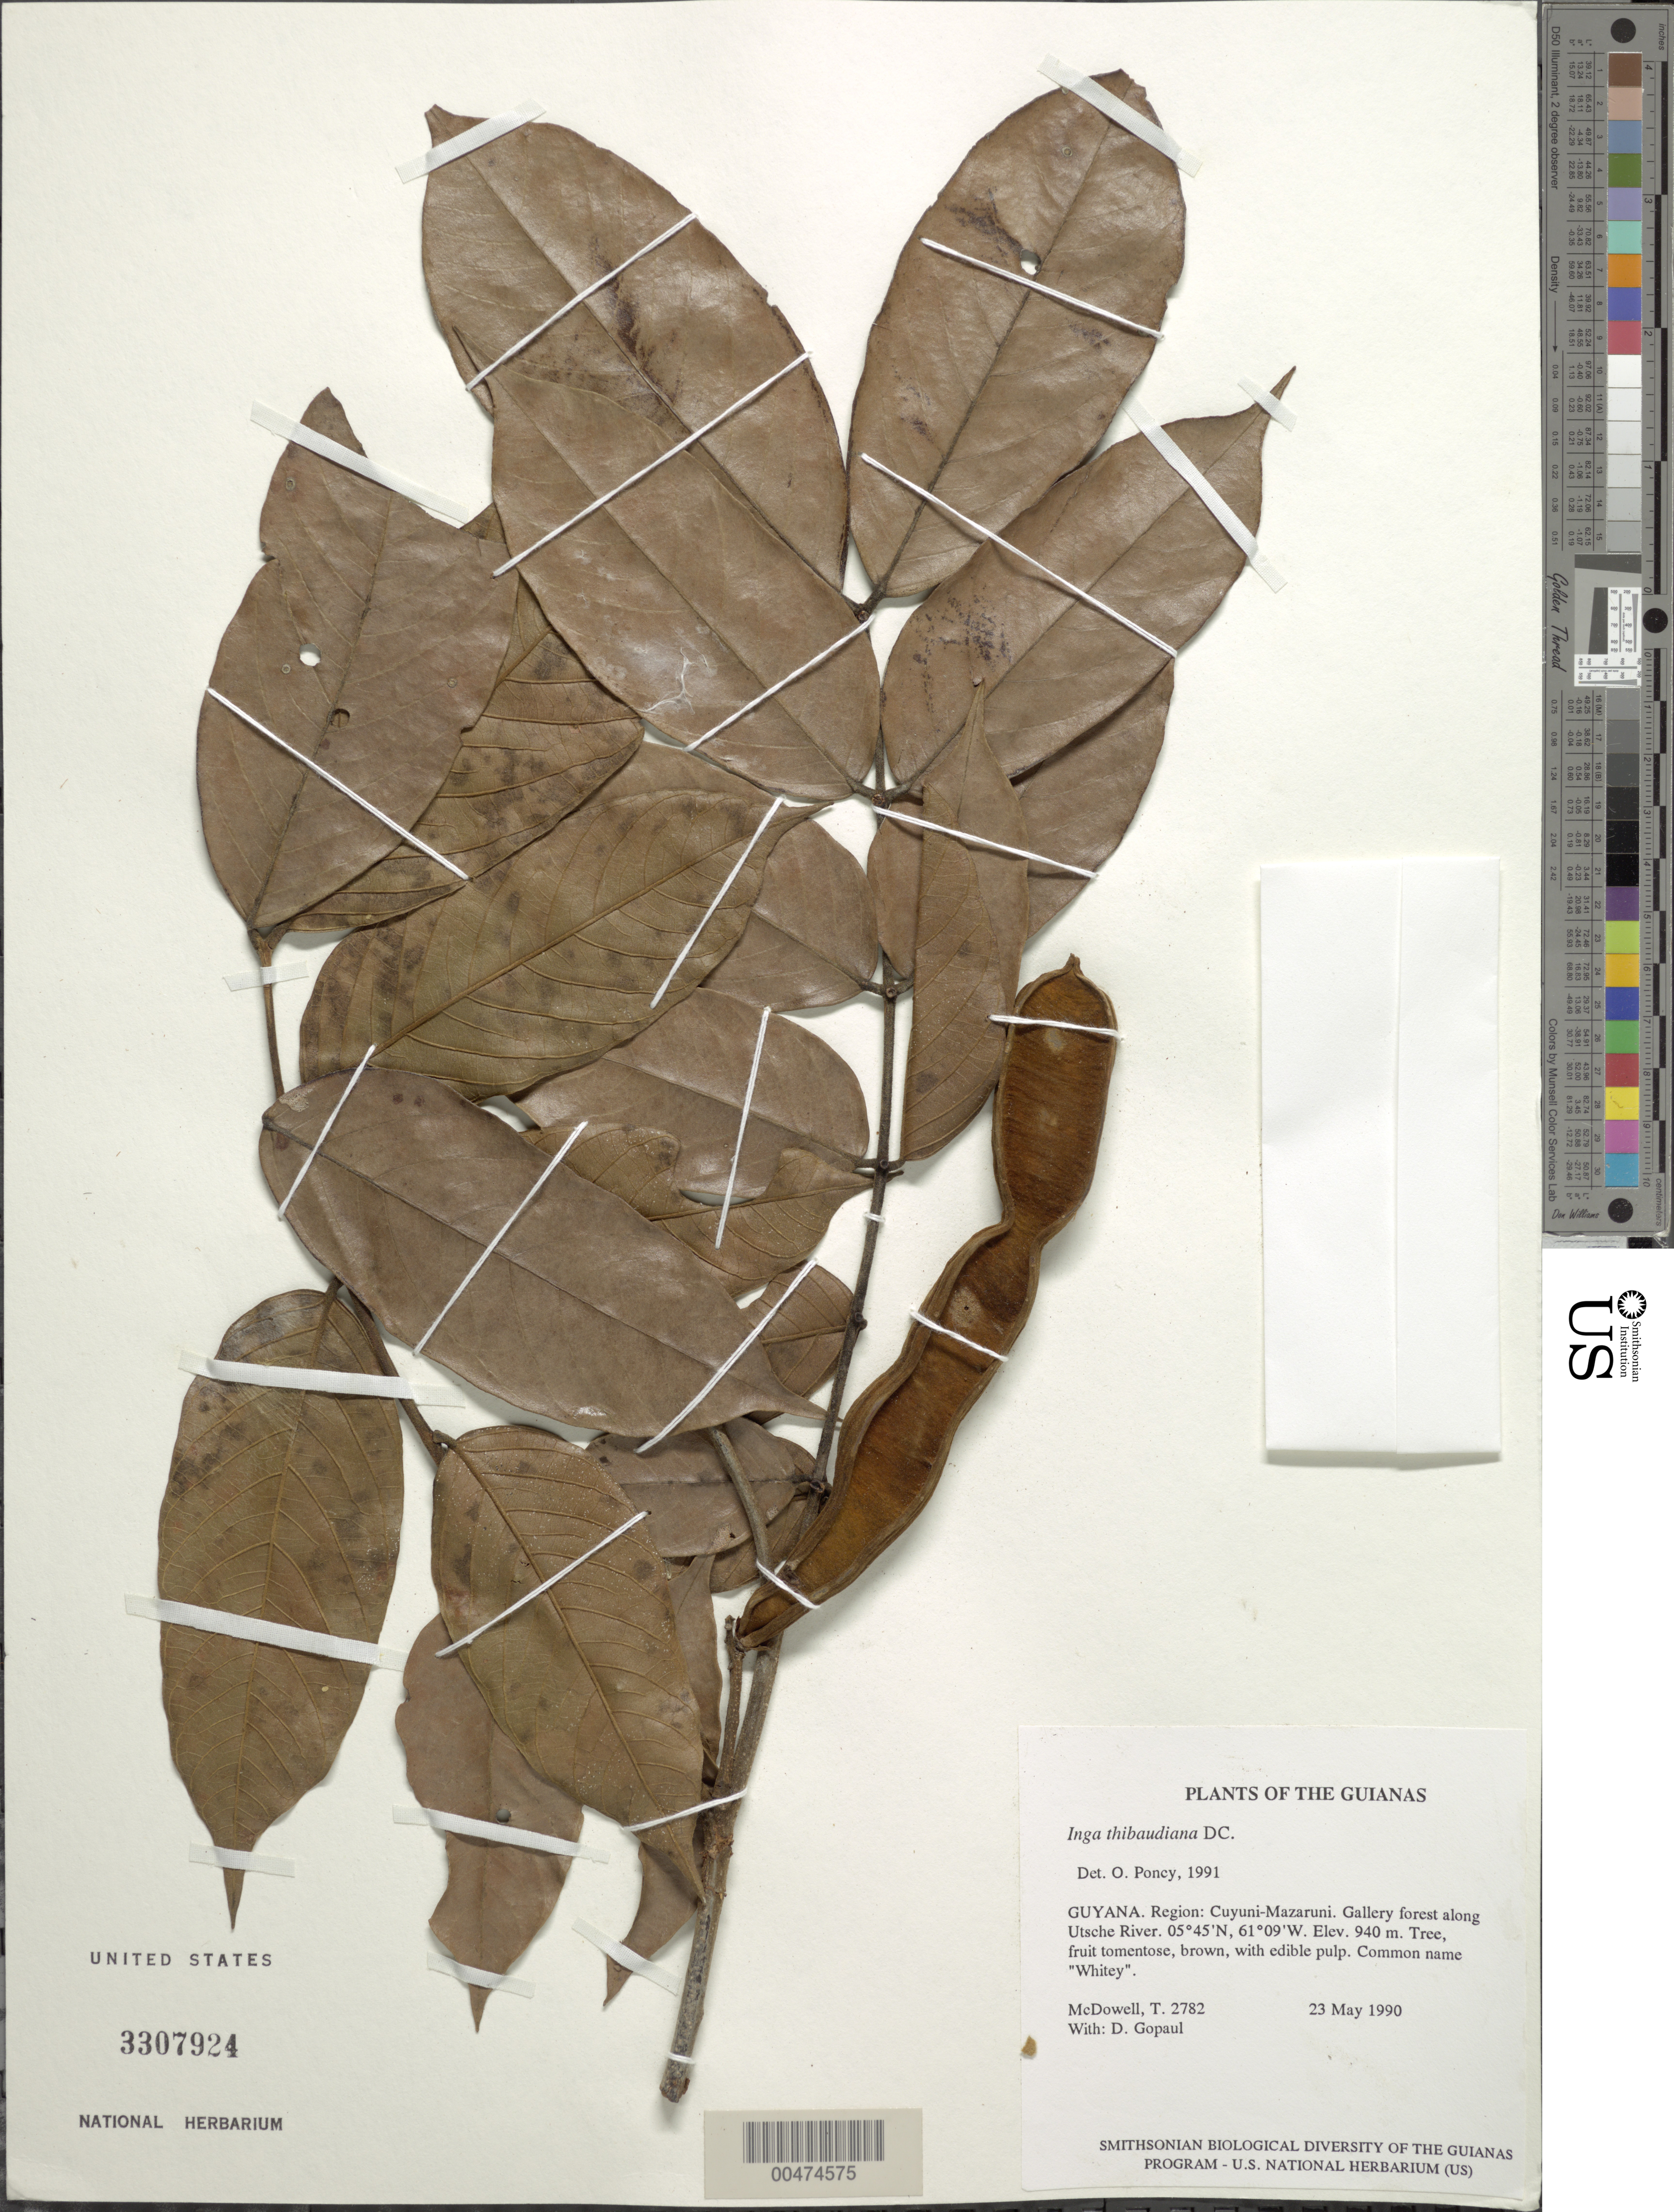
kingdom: Plantae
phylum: Tracheophyta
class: Magnoliopsida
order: Fabales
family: Fabaceae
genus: Inga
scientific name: Inga thibaudiana subsp. thibaudiana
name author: DC.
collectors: T. McDowell, D. Gopaul & Thompson, --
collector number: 2782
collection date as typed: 23 May 1990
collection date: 1990-05-23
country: Guyana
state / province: Cuyuni-Mazaruni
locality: Utshi River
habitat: Gallery forest along river. River very high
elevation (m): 940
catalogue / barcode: US 3307924